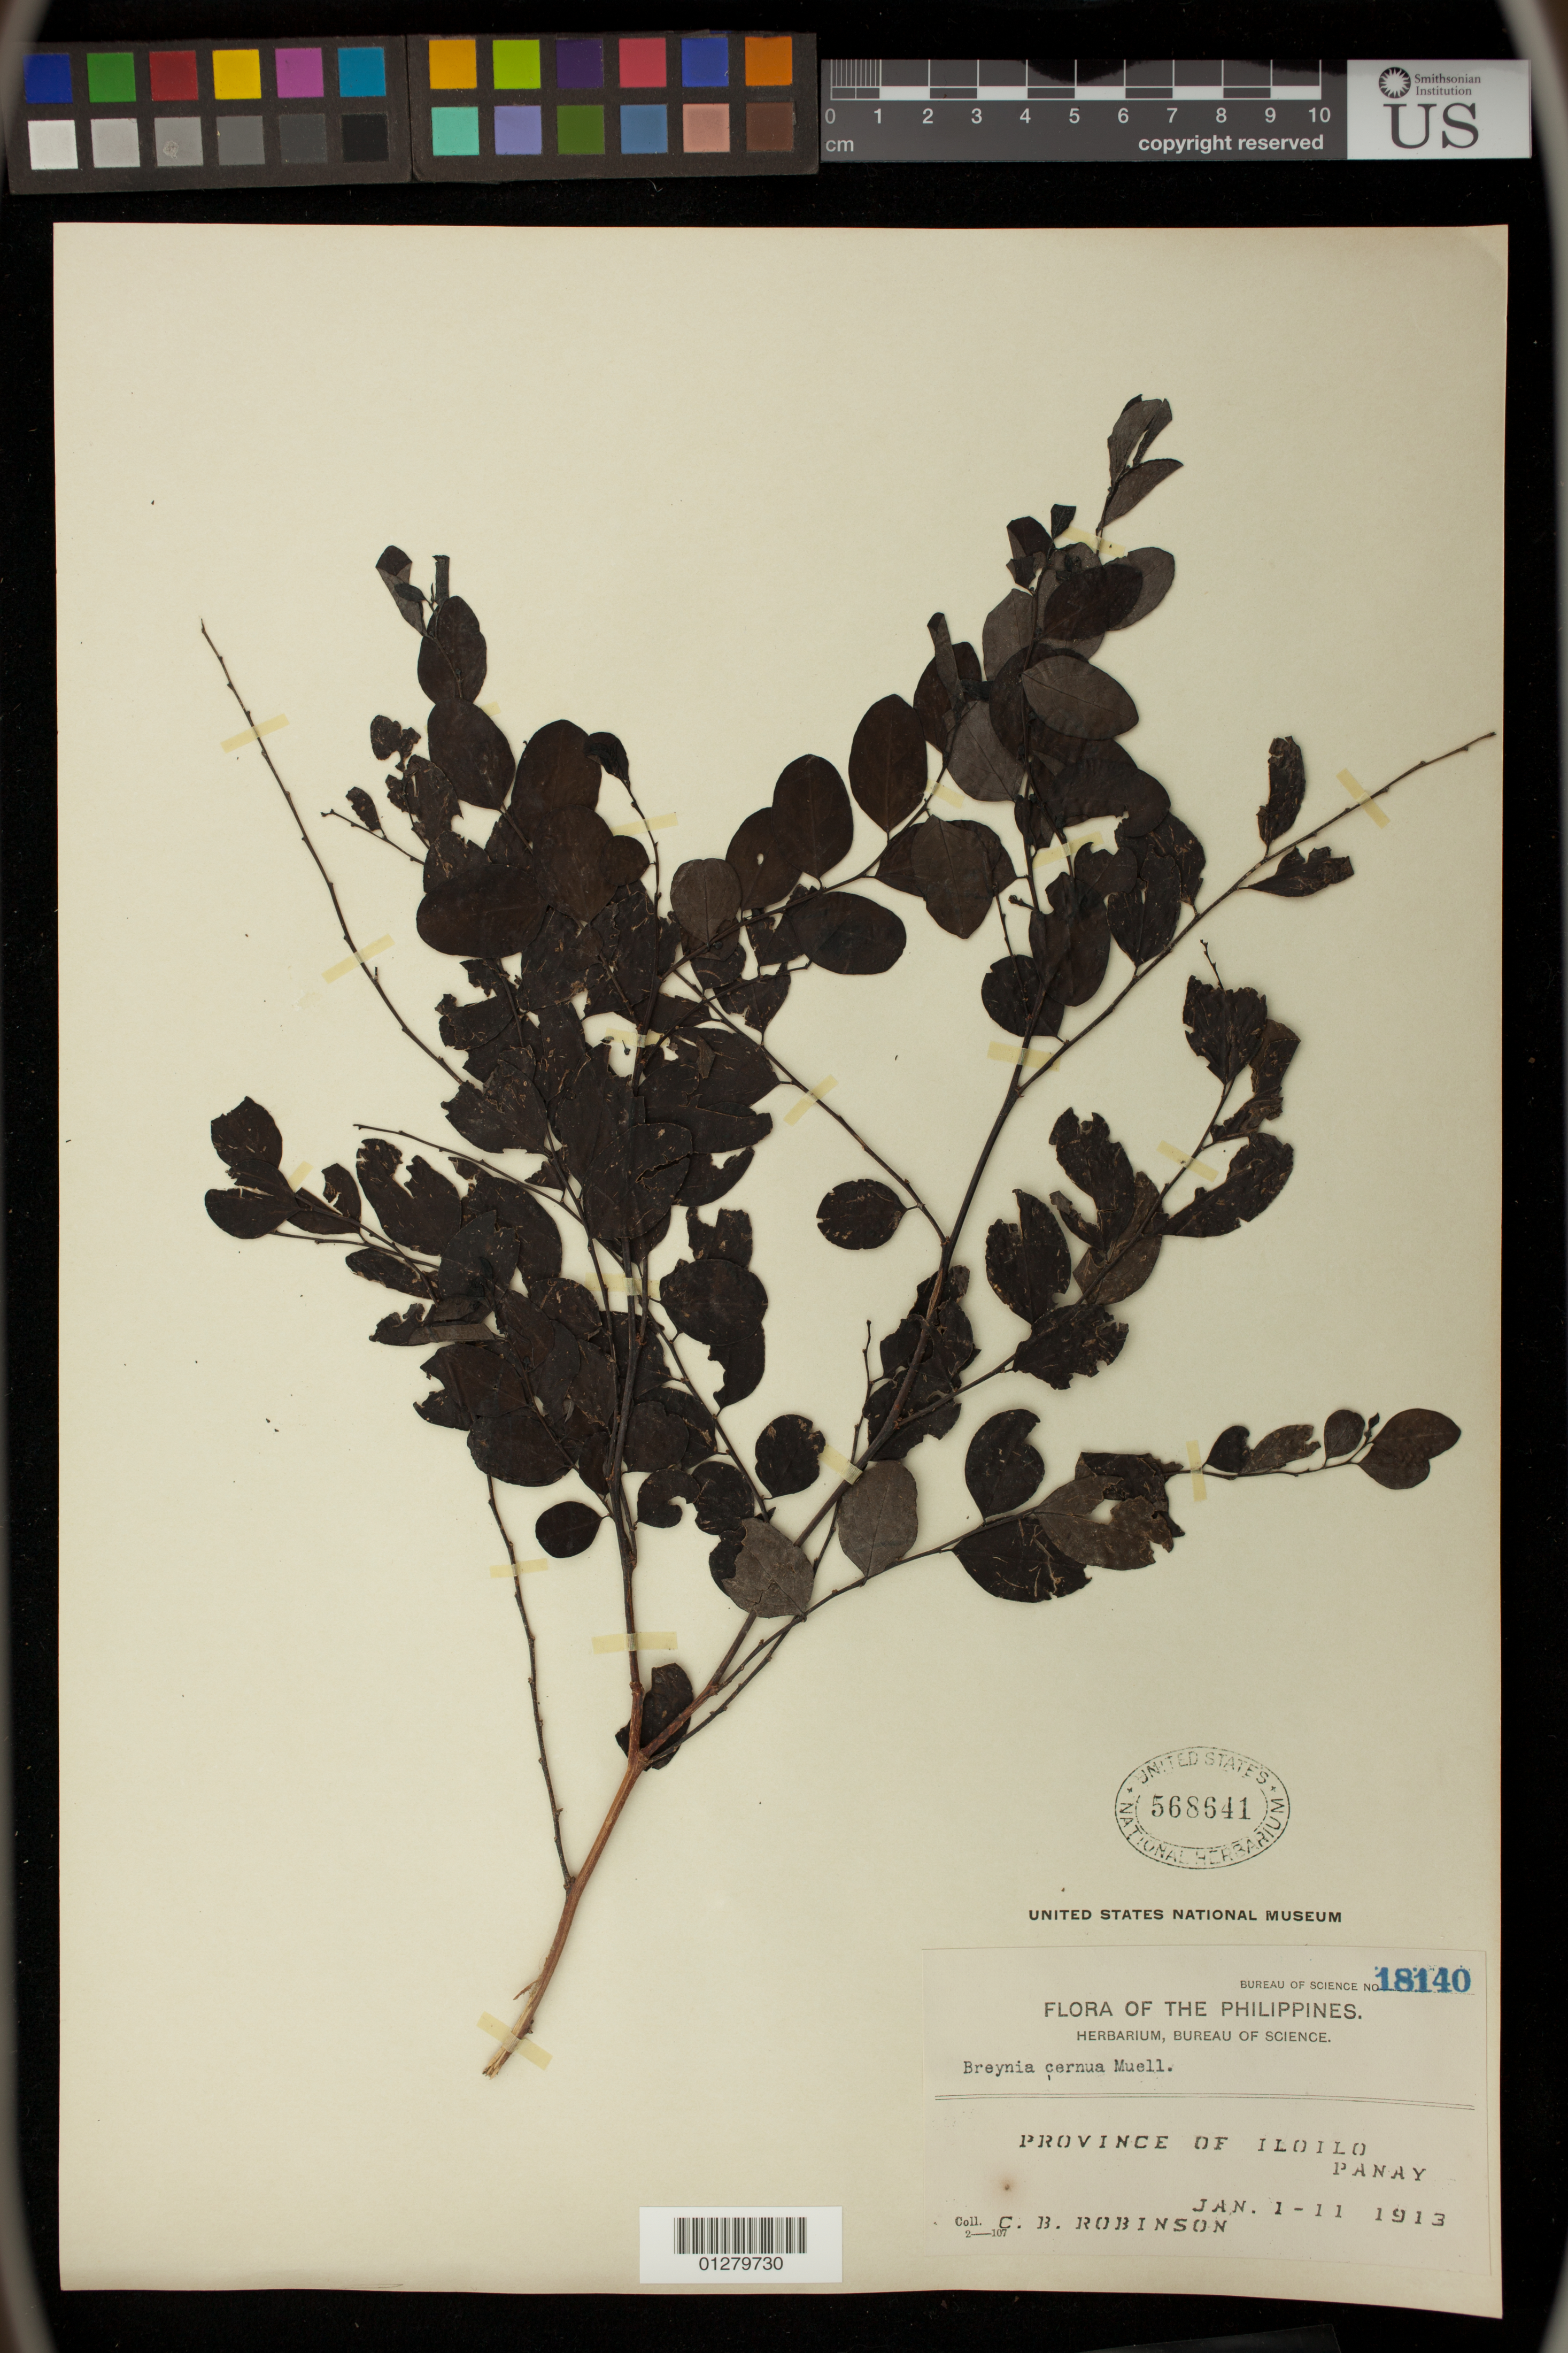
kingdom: Plantae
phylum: Tracheophyta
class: Magnoliopsida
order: Malpighiales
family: Phyllanthaceae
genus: Breynia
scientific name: Breynia cernua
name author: (Poir.) Müll. Arg.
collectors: C. Robinson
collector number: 18140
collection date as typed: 1913-01-01/1913-01-11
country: Philippines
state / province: Western Visayas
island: Panay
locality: Province of Iloilo, Panay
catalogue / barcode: US 568641